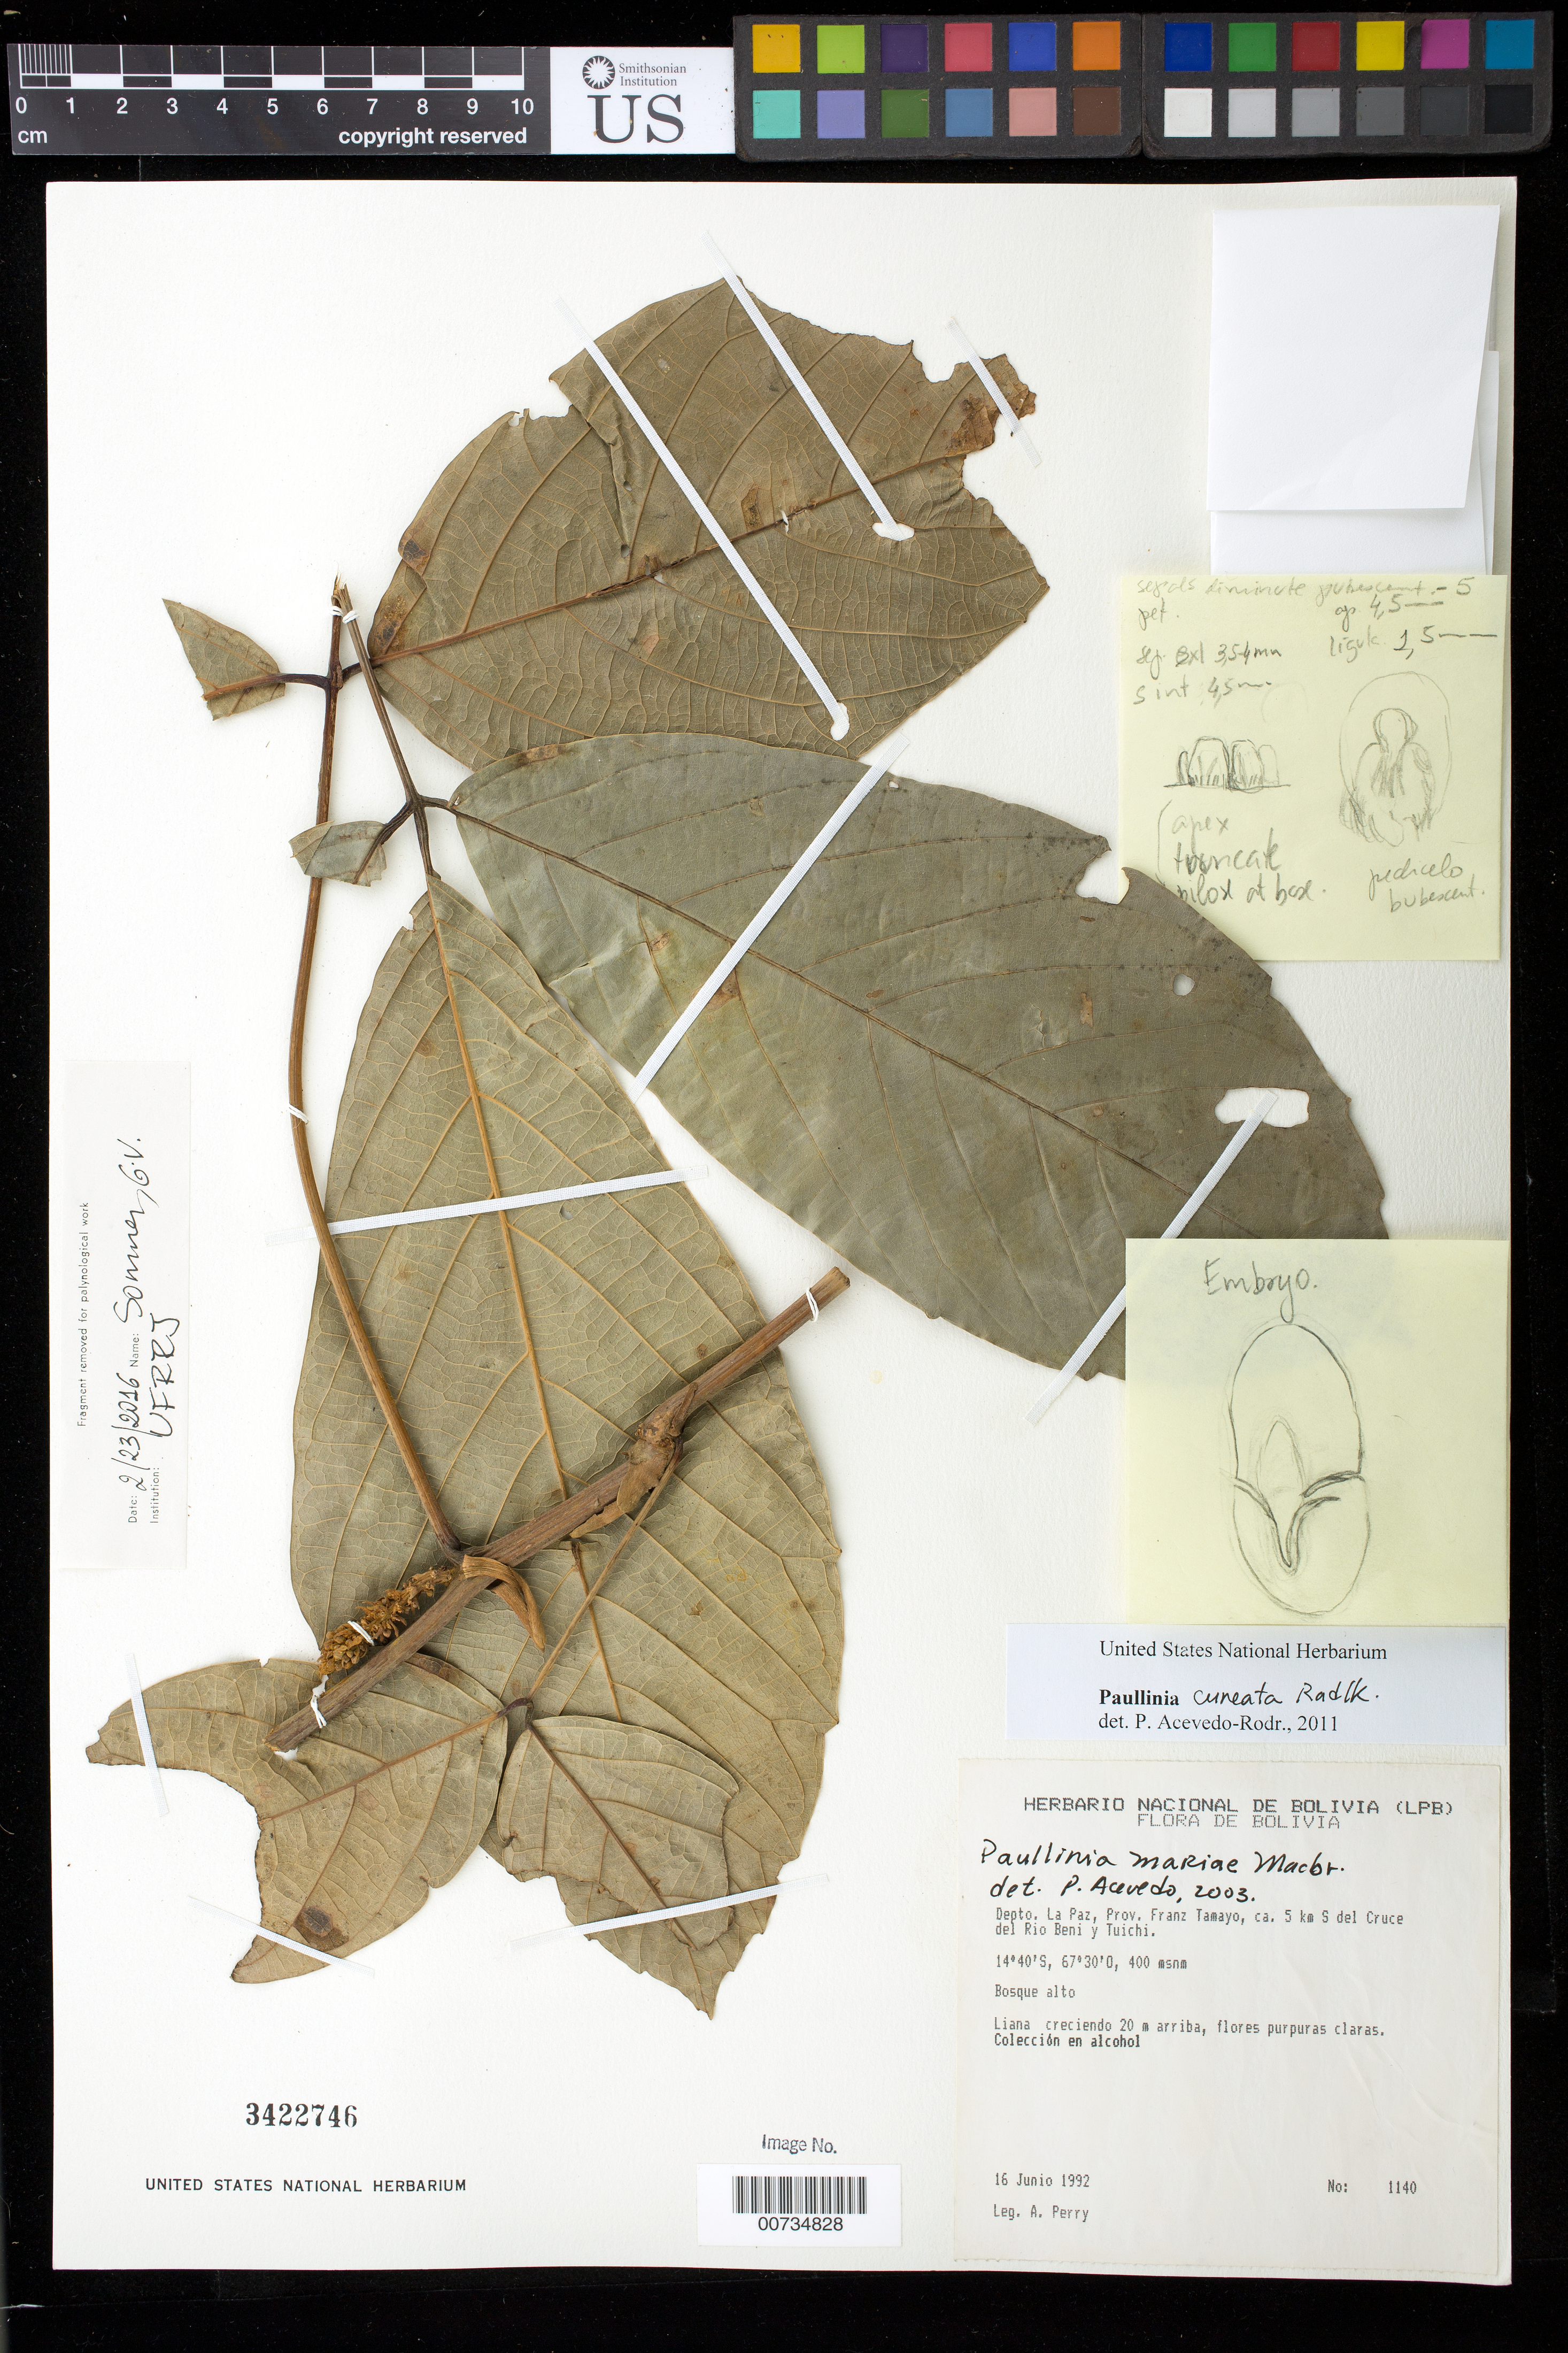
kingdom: Plantae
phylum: Tracheophyta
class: Magnoliopsida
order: Sapindales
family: Sapindaceae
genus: Paullinia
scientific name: Paullinia mariae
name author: J.F. Macbr.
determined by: Acevedo-Rodriguez, P., (US), Smithsonian Institution - National Museum of Natural History (UNITED STATES)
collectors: A. Perry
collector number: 1140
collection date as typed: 16 Jun 1992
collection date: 1992-06-16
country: Bolivia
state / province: La Paz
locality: Franz Tamayo Prov.: ca. 5 km S del Cruce del Rio Beni y Tuichi.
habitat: Bosque alto.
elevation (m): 400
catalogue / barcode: US 3422746